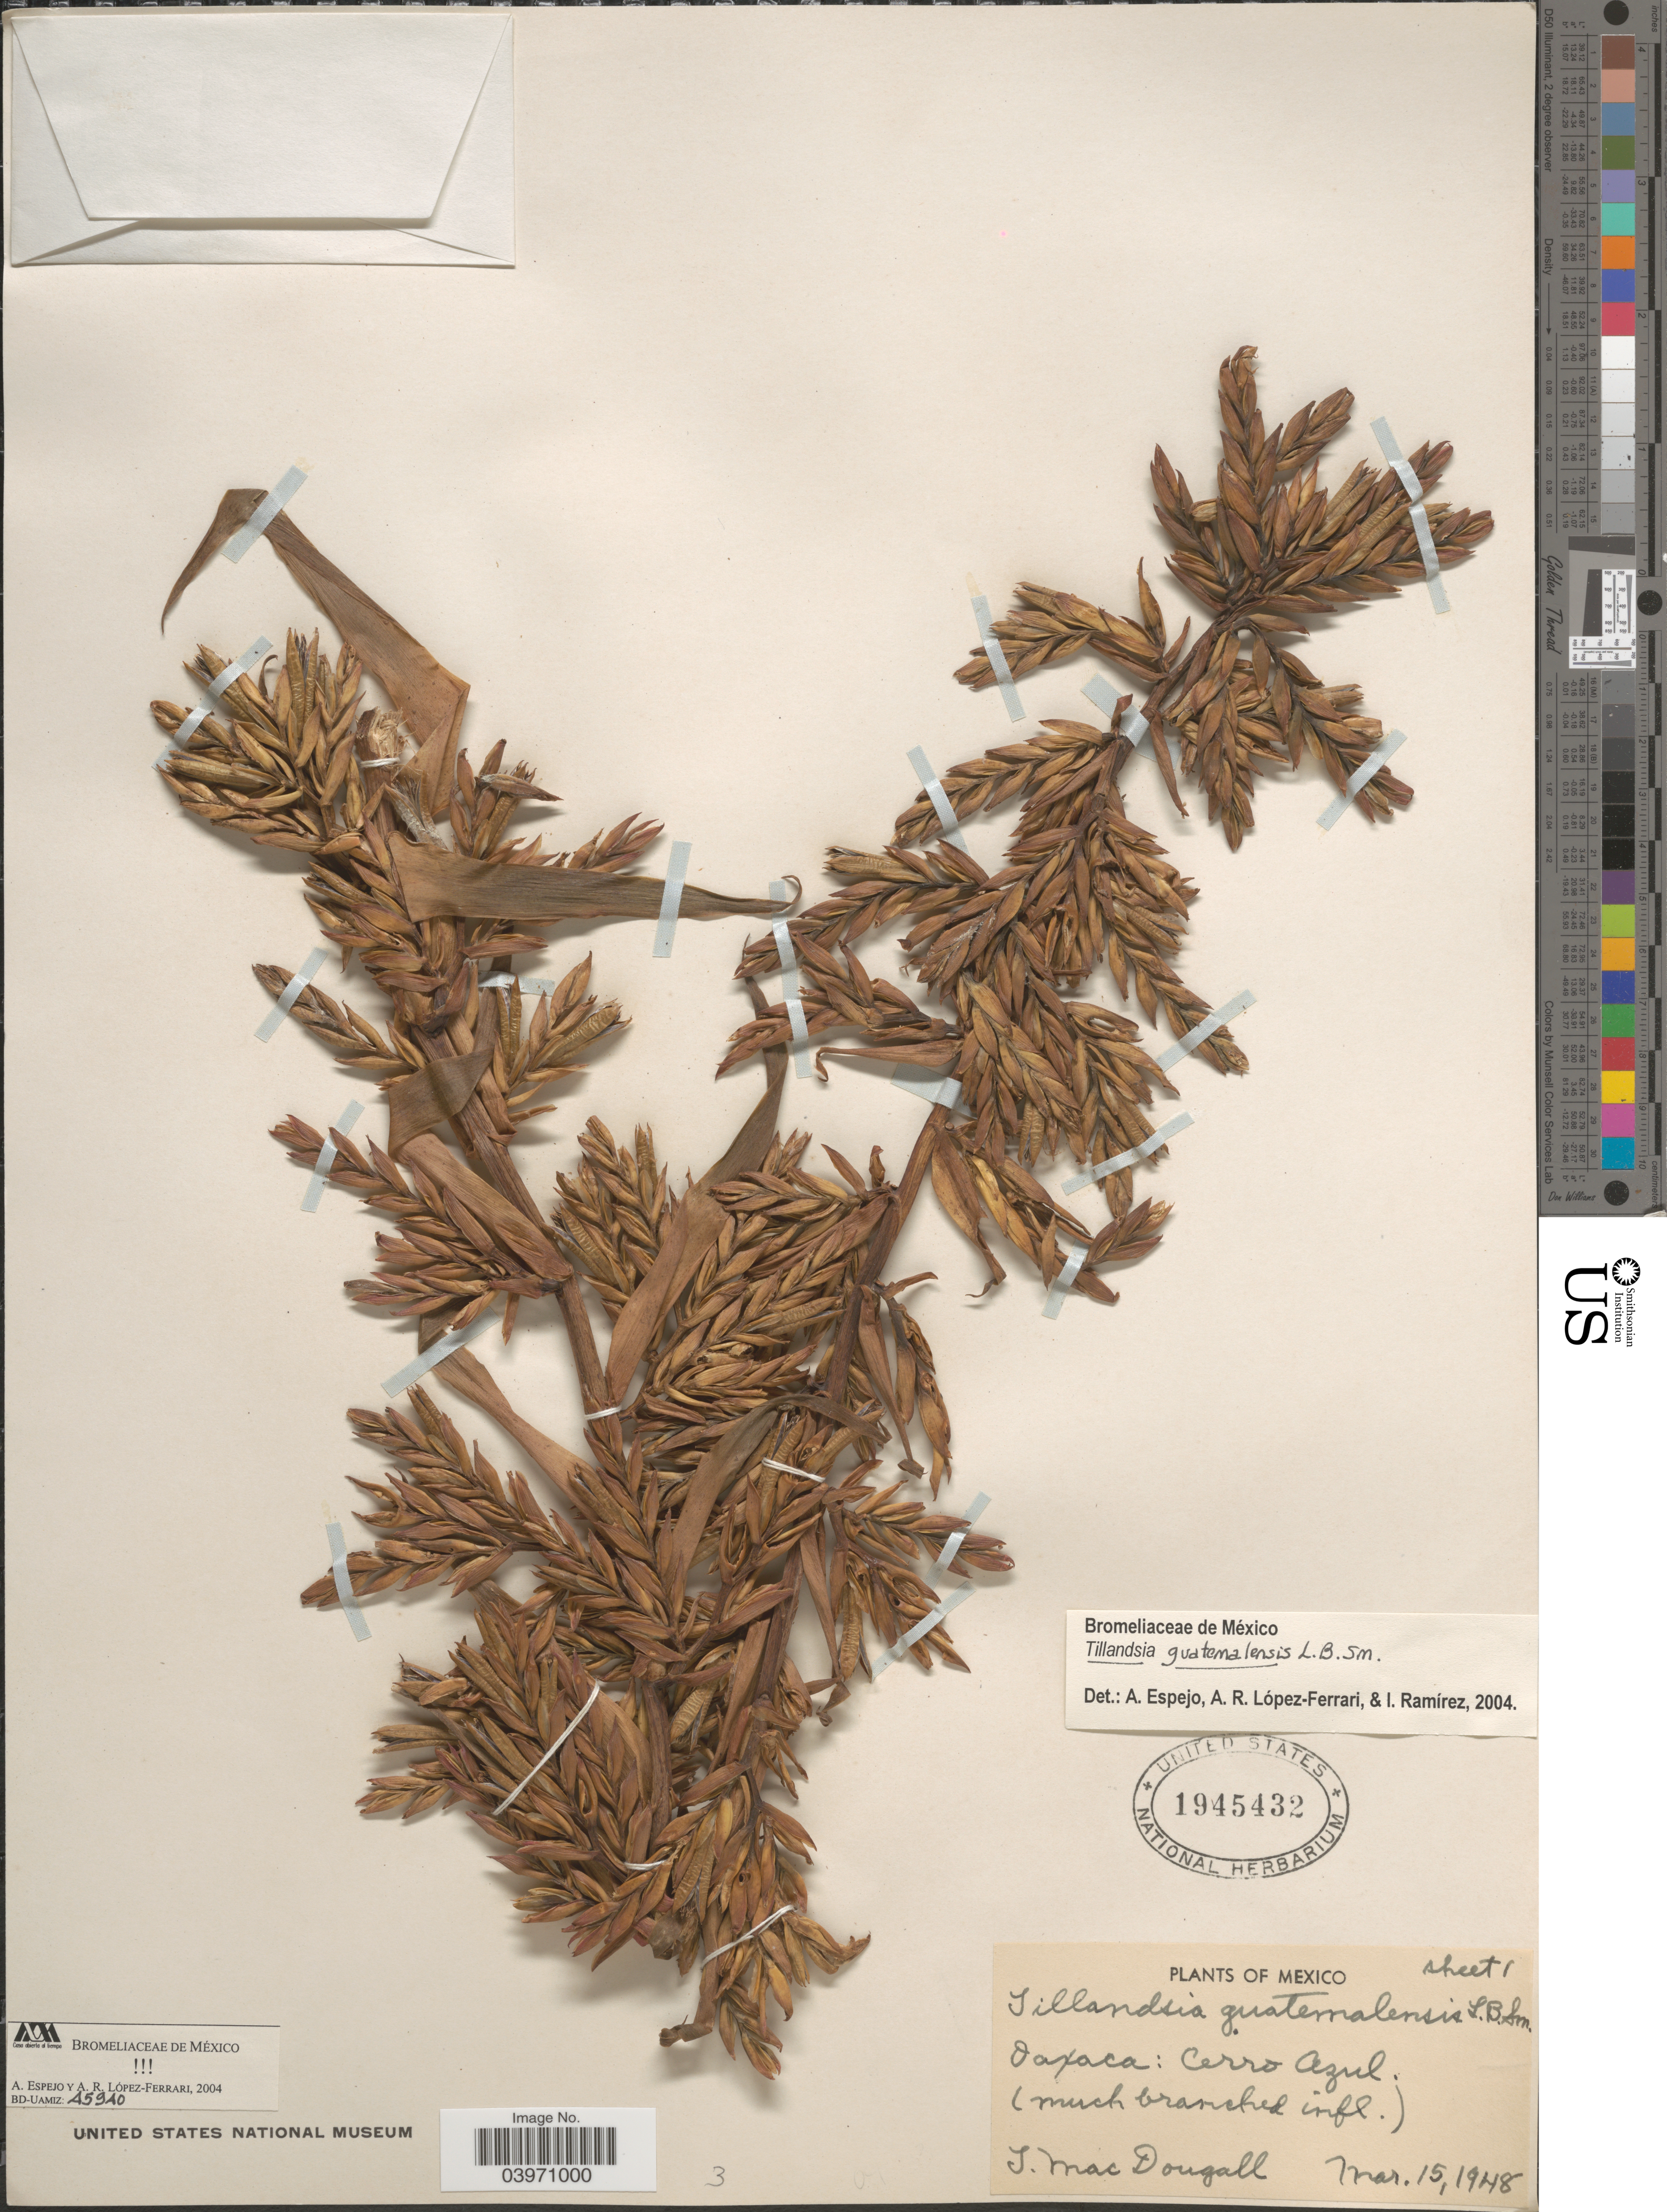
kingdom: Plantae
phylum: Tracheophyta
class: Liliopsida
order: Poales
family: Bromeliaceae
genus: Tillandsia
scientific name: Tillandsia guatemalensis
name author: L.B. Sm.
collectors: J. M. MacDougal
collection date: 1948-03-15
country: Mexico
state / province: Oaxaca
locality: Cerro Azul.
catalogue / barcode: US 1945432